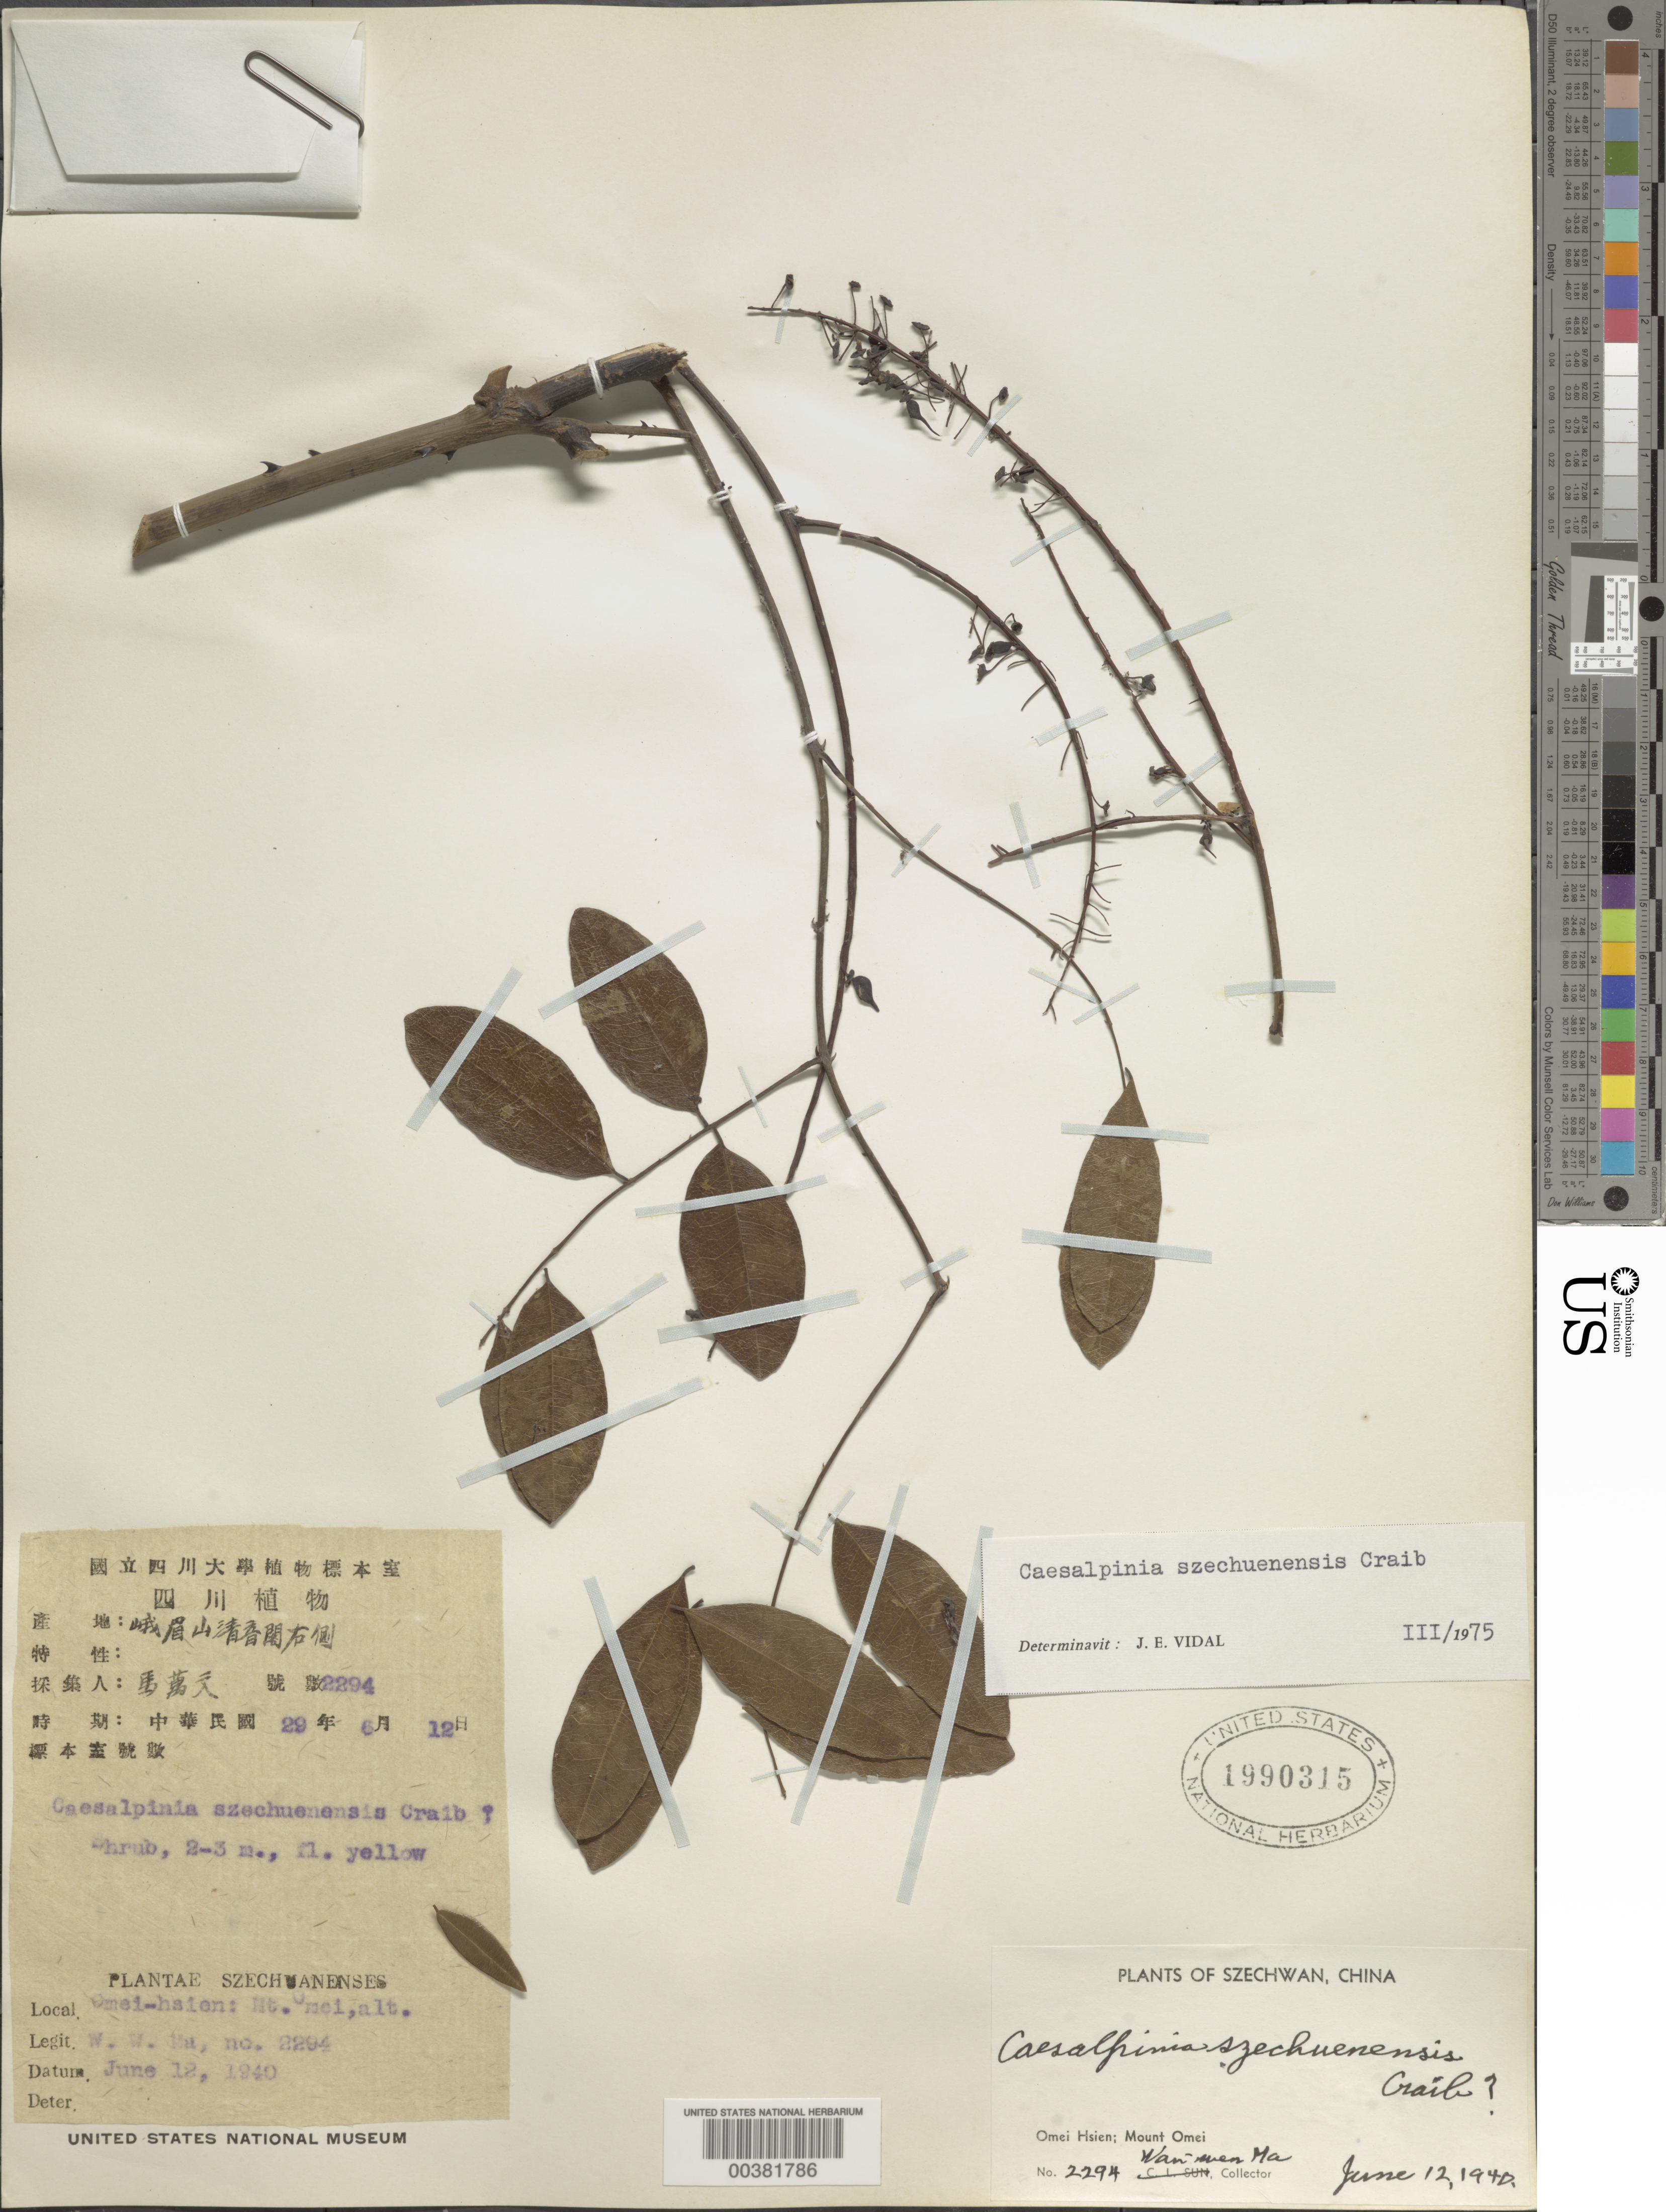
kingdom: Plantae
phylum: Tracheophyta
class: Magnoliopsida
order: Fabales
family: Fabaceae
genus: Ticanto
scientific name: Ticanto crista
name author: (L.) R. Clark & Gagnon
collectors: W. Ma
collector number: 2294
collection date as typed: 12 Jun 1940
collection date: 1940-06-12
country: China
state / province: Sichuan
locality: Omei-hsien: mt. omei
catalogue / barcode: US 1990315